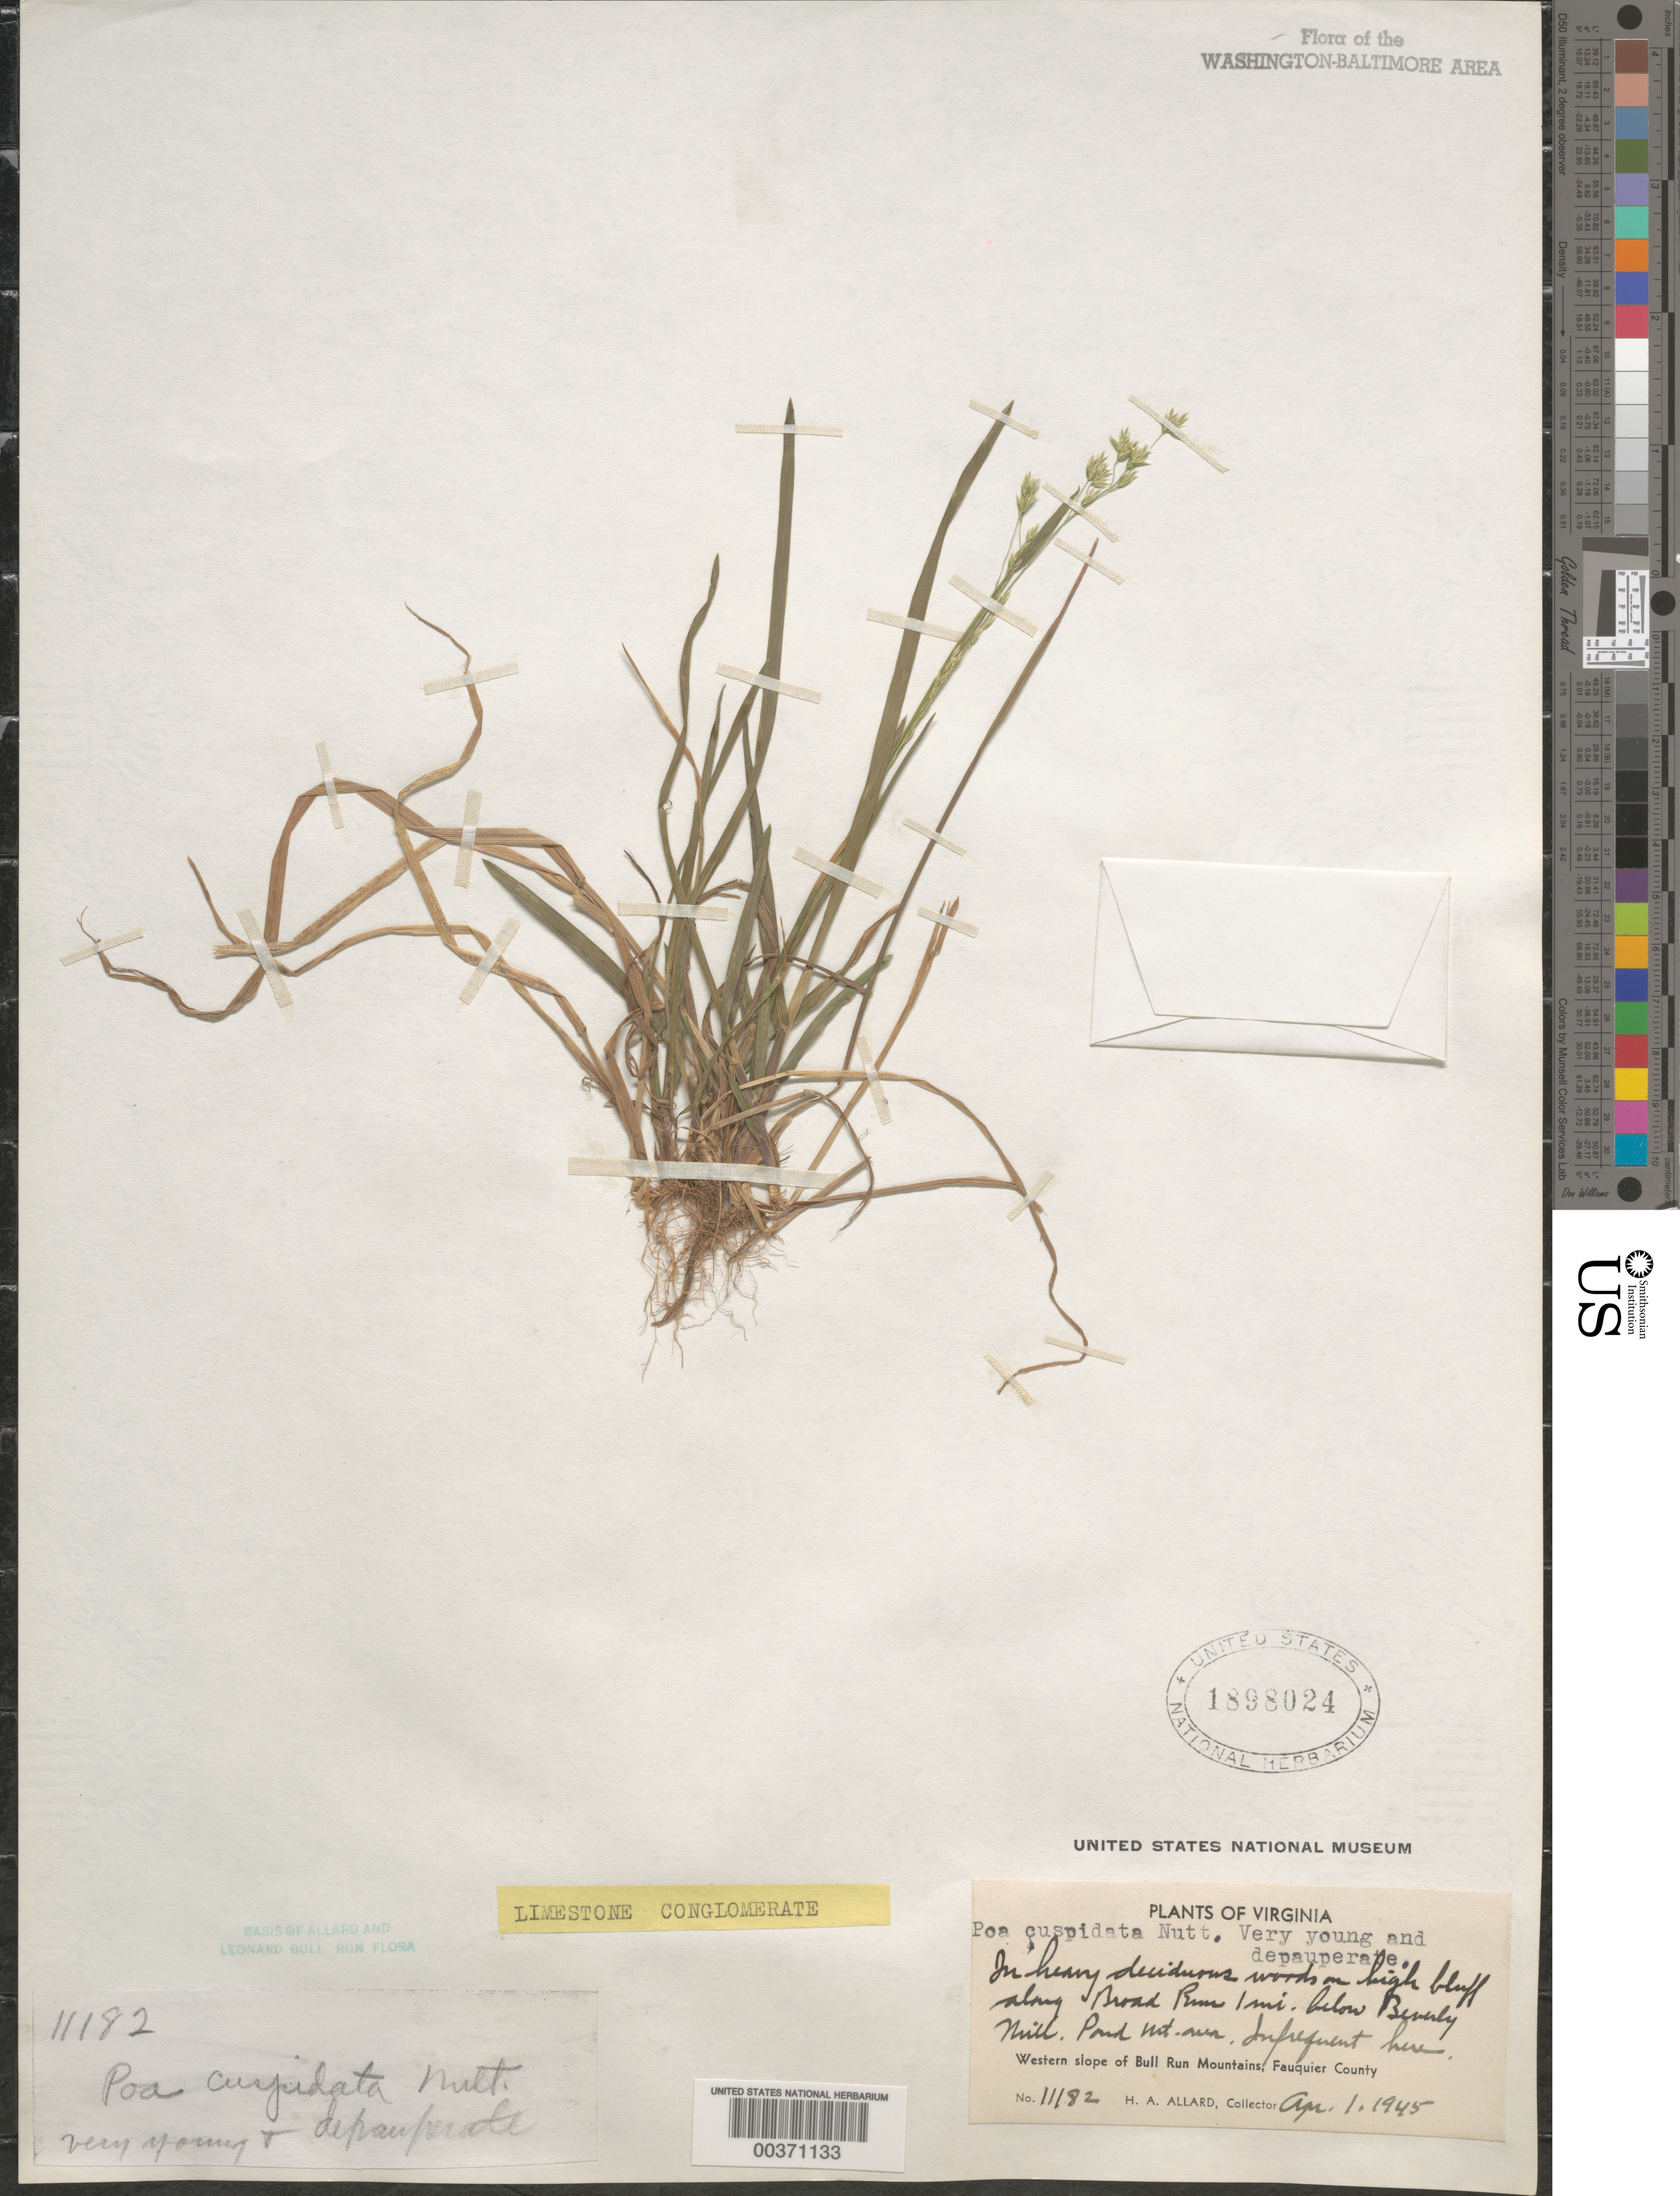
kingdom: Plantae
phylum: Tracheophyta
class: Liliopsida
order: Poales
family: Poaceae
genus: Poa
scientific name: Poa cuspidata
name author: Nutt.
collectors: H. A. Allard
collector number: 11182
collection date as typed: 01 Apr 1945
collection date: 1945-04-01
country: United States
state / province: Virginia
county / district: Fauquier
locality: Broad Run below Beverley Mill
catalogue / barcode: US 1898024